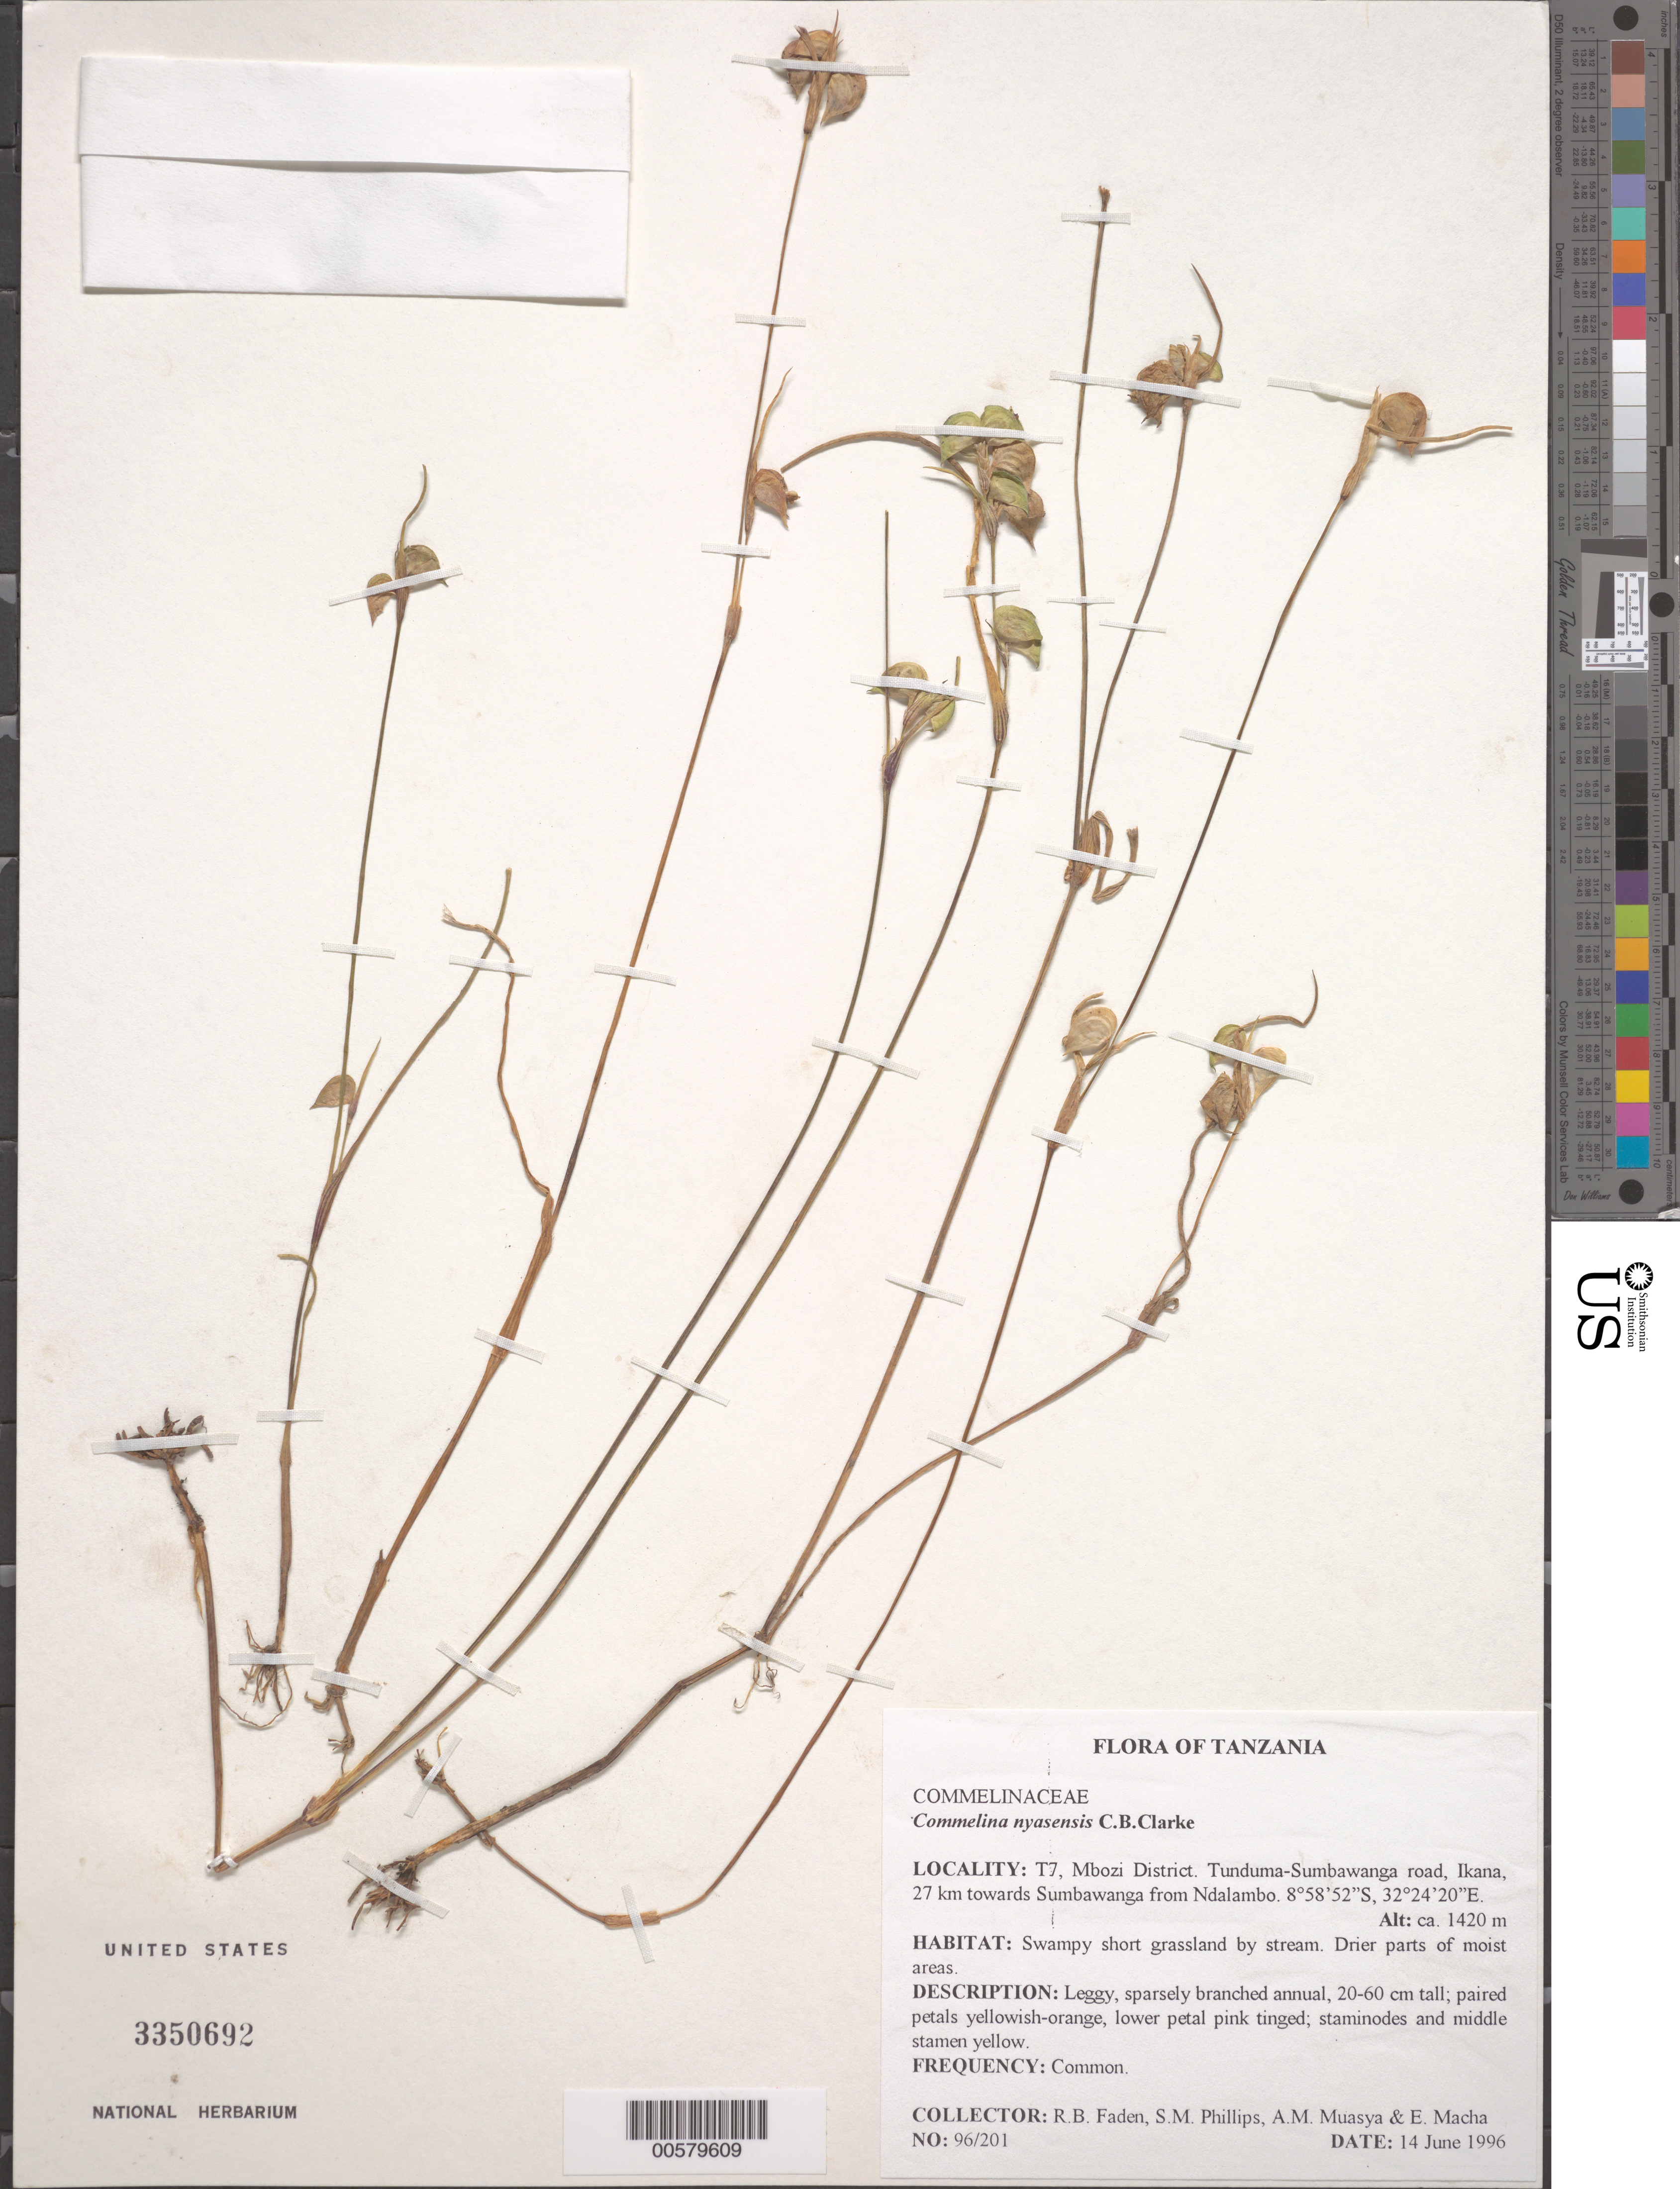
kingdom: Plantae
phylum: Tracheophyta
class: Liliopsida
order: Commelinales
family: Commelinaceae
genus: Commelina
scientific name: Commelina nyasensis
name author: C.B. Clarke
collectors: R. B. Faden, S. M. Phillips, A. Muasya & E. Macha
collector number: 96/201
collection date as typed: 14 Jun 1996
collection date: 1996-06-14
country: Tanzania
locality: T7, mbozi dist., tunduma-sumbawanga road, ikana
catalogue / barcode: US 3350692